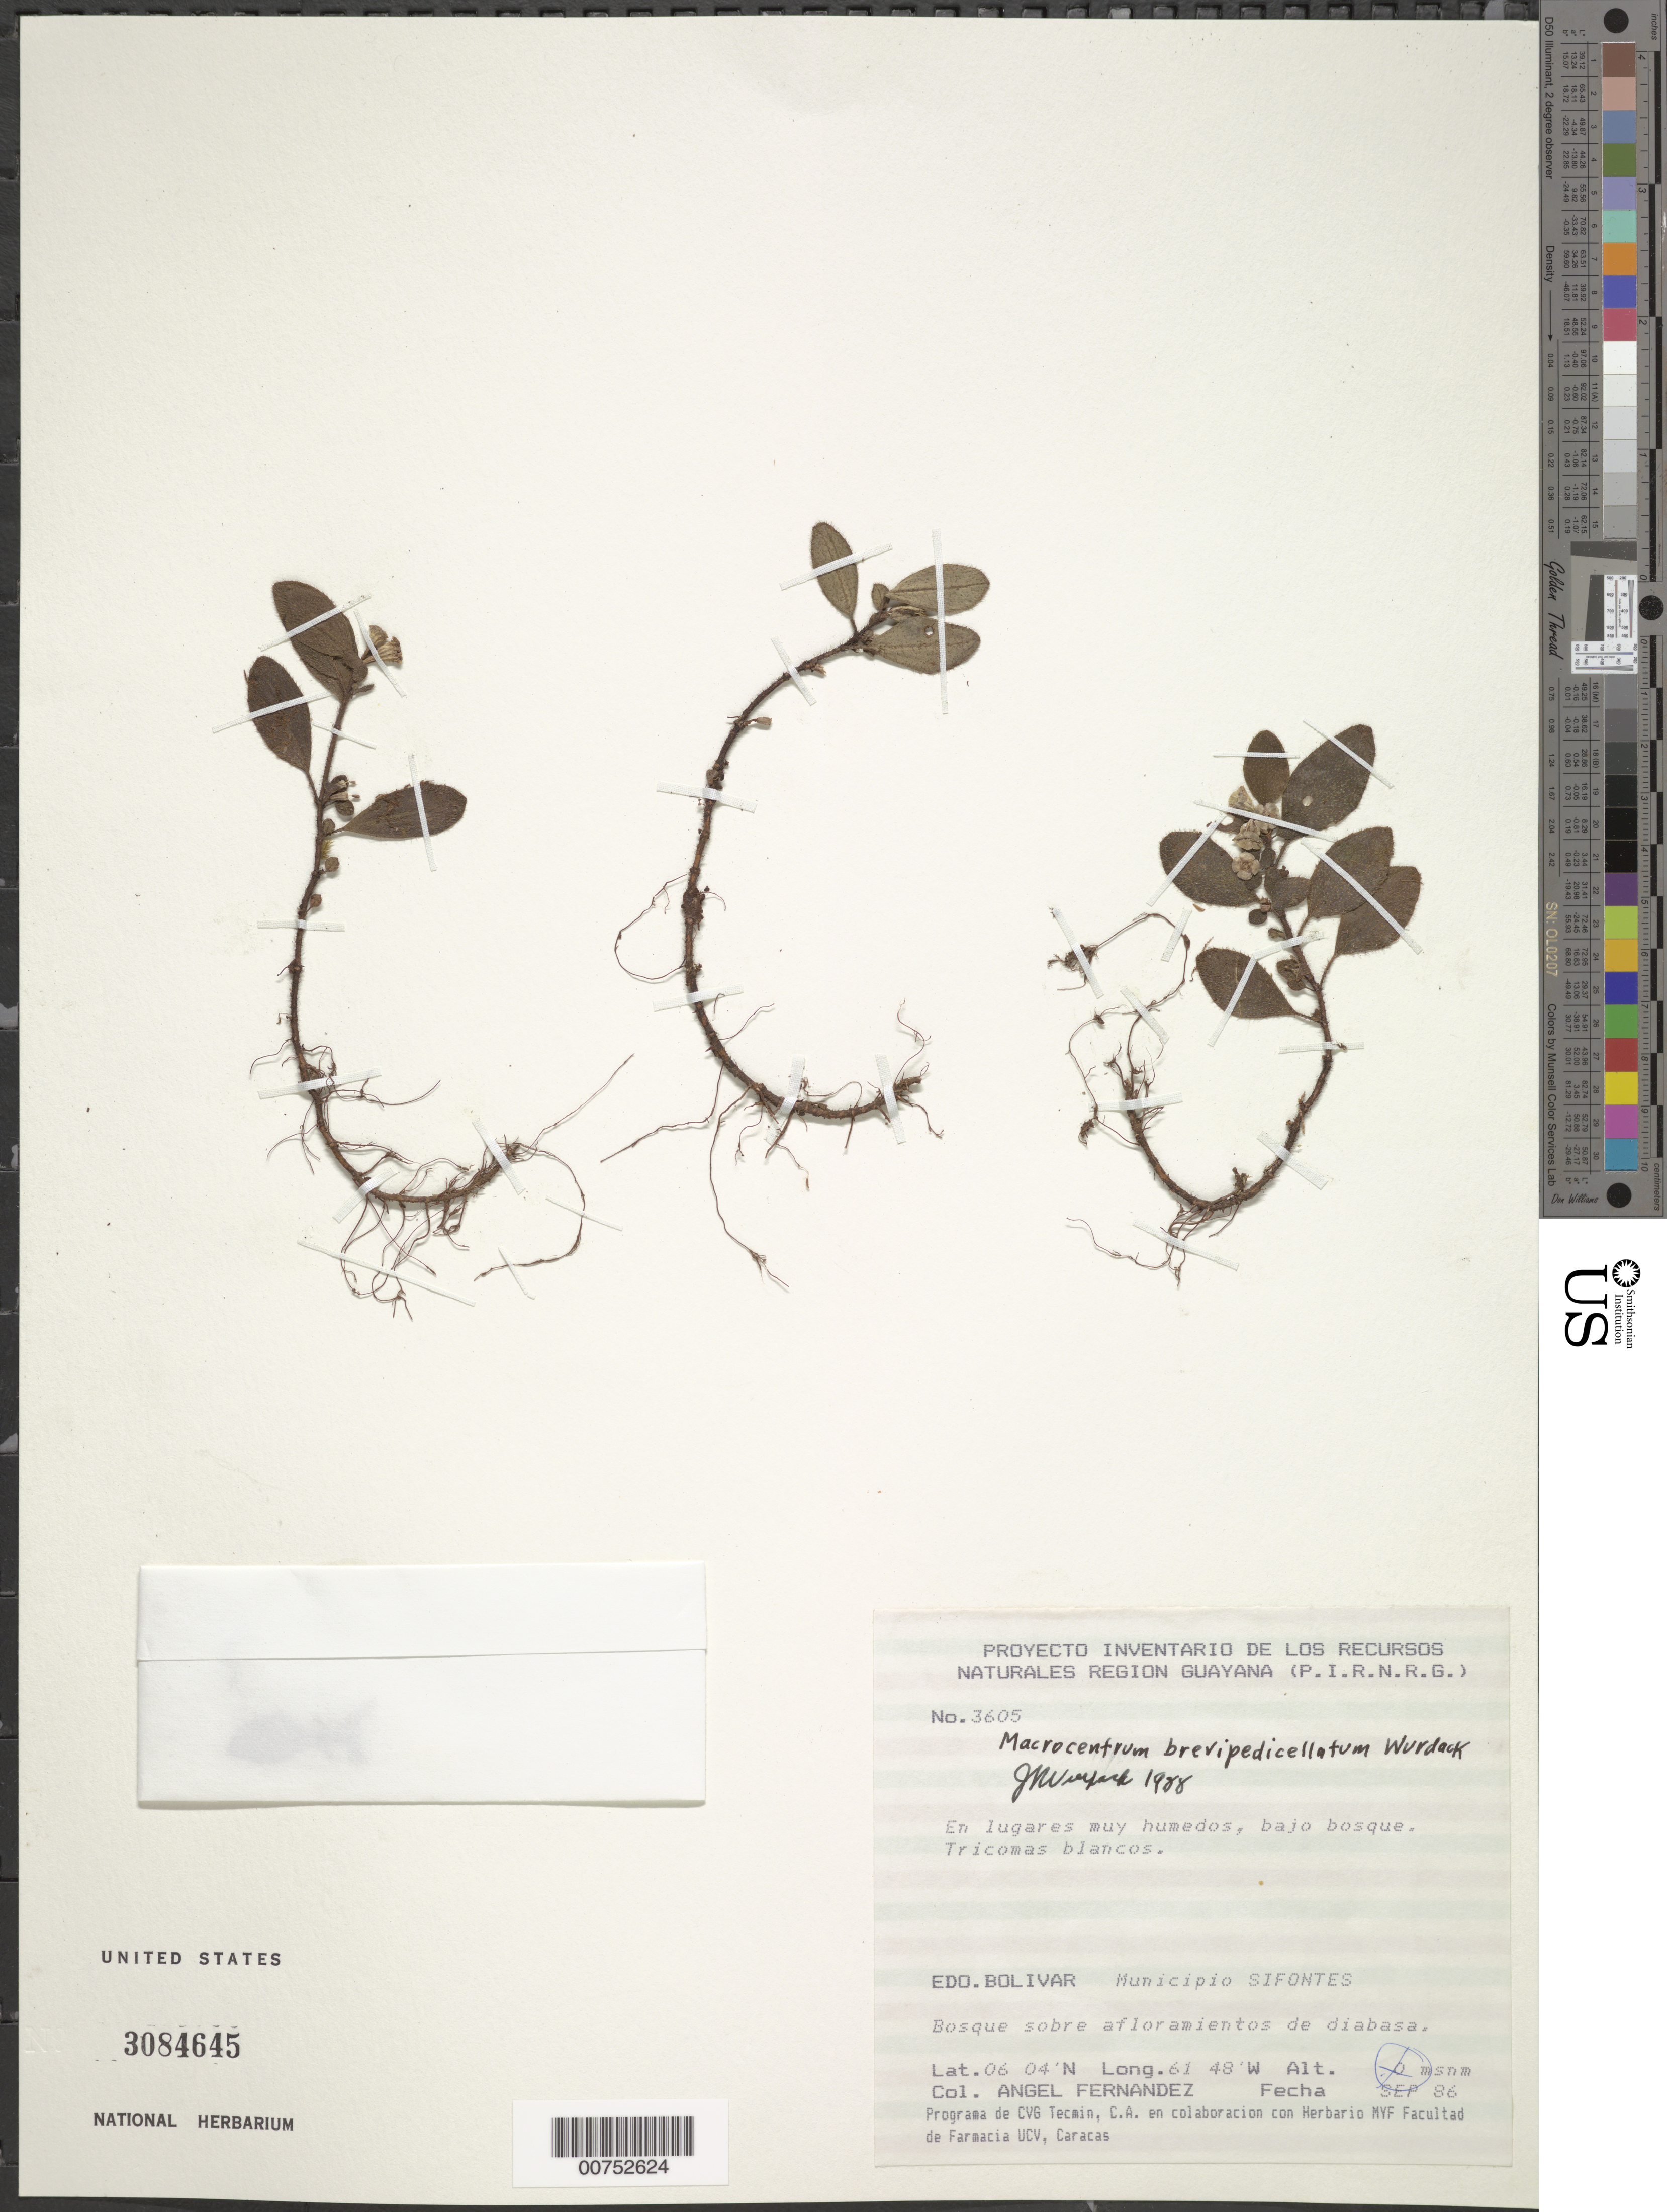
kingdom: Plantae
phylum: Tracheophyta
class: Magnoliopsida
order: Myrtales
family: Melastomataceae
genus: Macrocentrum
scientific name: Macrocentrum brevipedicellatum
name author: Wurdack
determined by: Wurdack, John J., (US), US (UNITED STATES)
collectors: A. Fernández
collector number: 3605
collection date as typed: Sep-86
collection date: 1986-09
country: Venezuela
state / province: Bolívar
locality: Mun. Sifontes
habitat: Bosque sobre afloramientos de diabasa; en lugares muy humedos, bajo bosque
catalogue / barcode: US 3084645